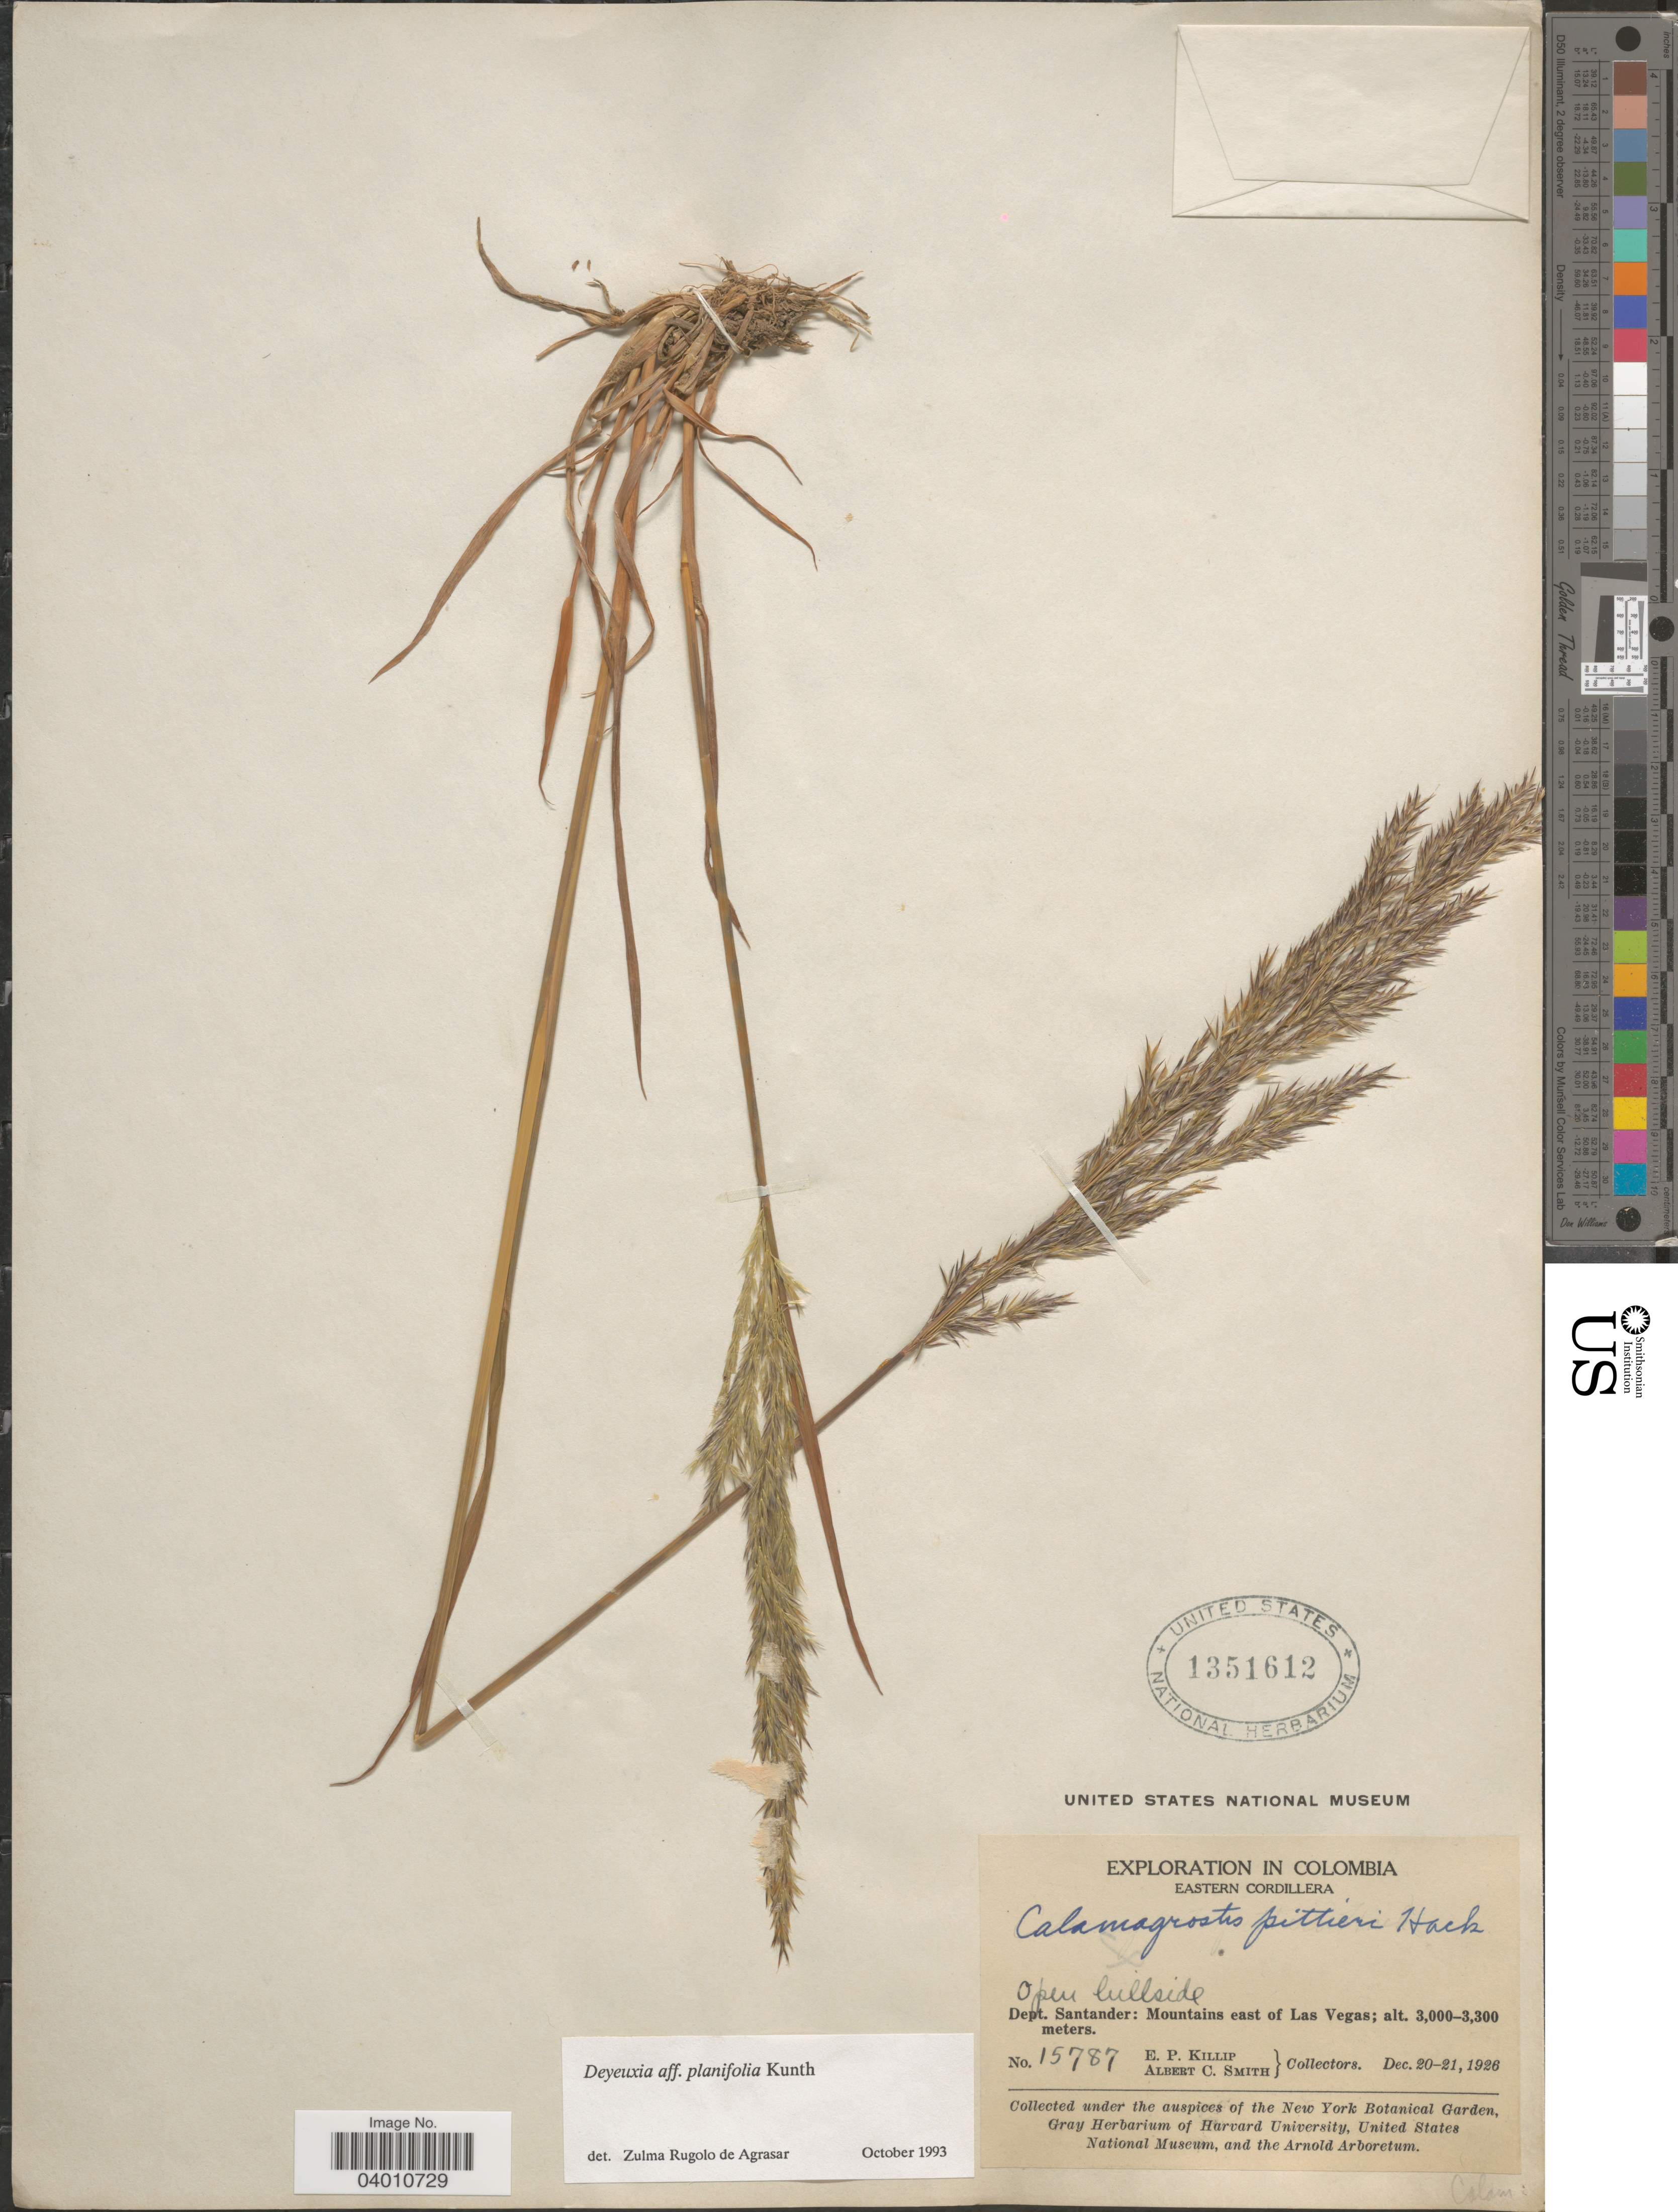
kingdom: Plantae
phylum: Tracheophyta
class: Liliopsida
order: Poales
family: Poaceae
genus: Peyritschia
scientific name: Peyritschia planifolia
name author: (Kunth) P.M. Peterson et al.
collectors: E. P. Killip & A. C. Smith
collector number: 15787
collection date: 1926-12-20/1926-12-21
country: Colombia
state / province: Santander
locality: Eastern Cordillera. Dept. Santander: Mountains east of Las Vegas.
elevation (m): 3000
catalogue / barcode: US 1351612